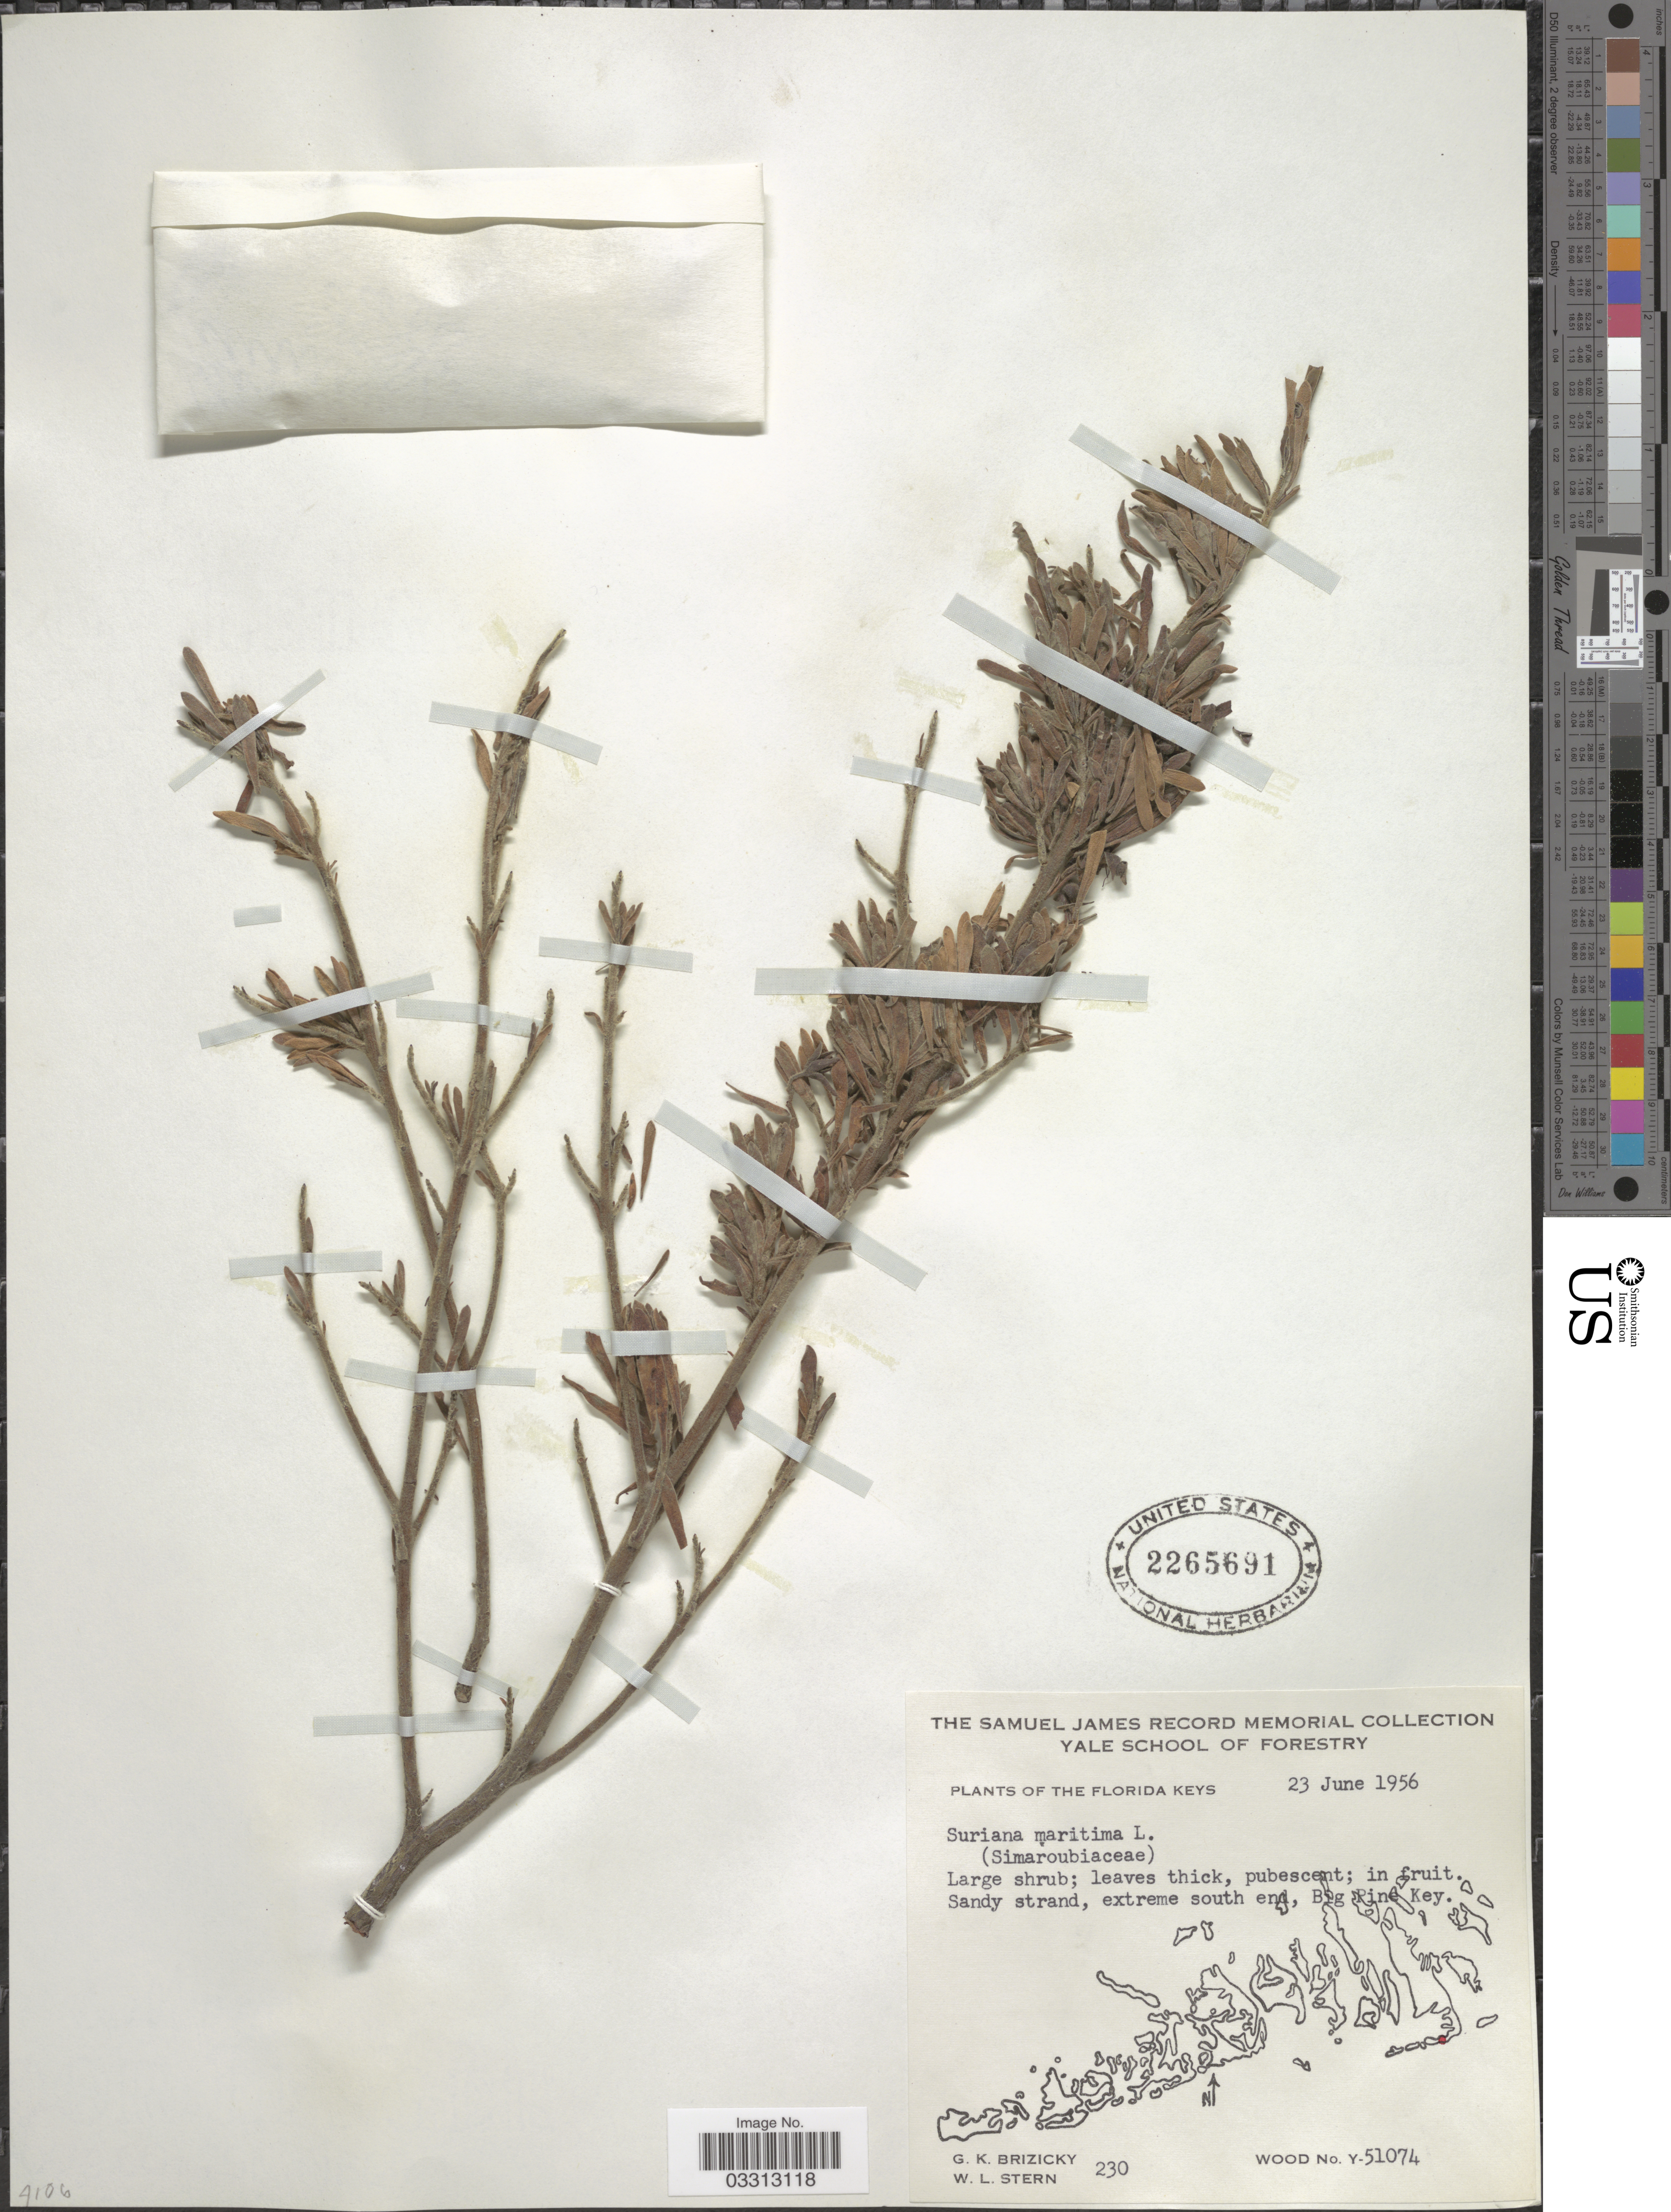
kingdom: Plantae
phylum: Tracheophyta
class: Magnoliopsida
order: Fabales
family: Surianaceae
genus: Suriana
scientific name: Suriana maritima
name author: L.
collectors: G. K. Brizicky & W. L. Stern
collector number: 230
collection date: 1956-06-23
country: United States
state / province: Florida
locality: Florida Keys. Sandy strand, extreme south end, Big Pine Key.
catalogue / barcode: US 2265691